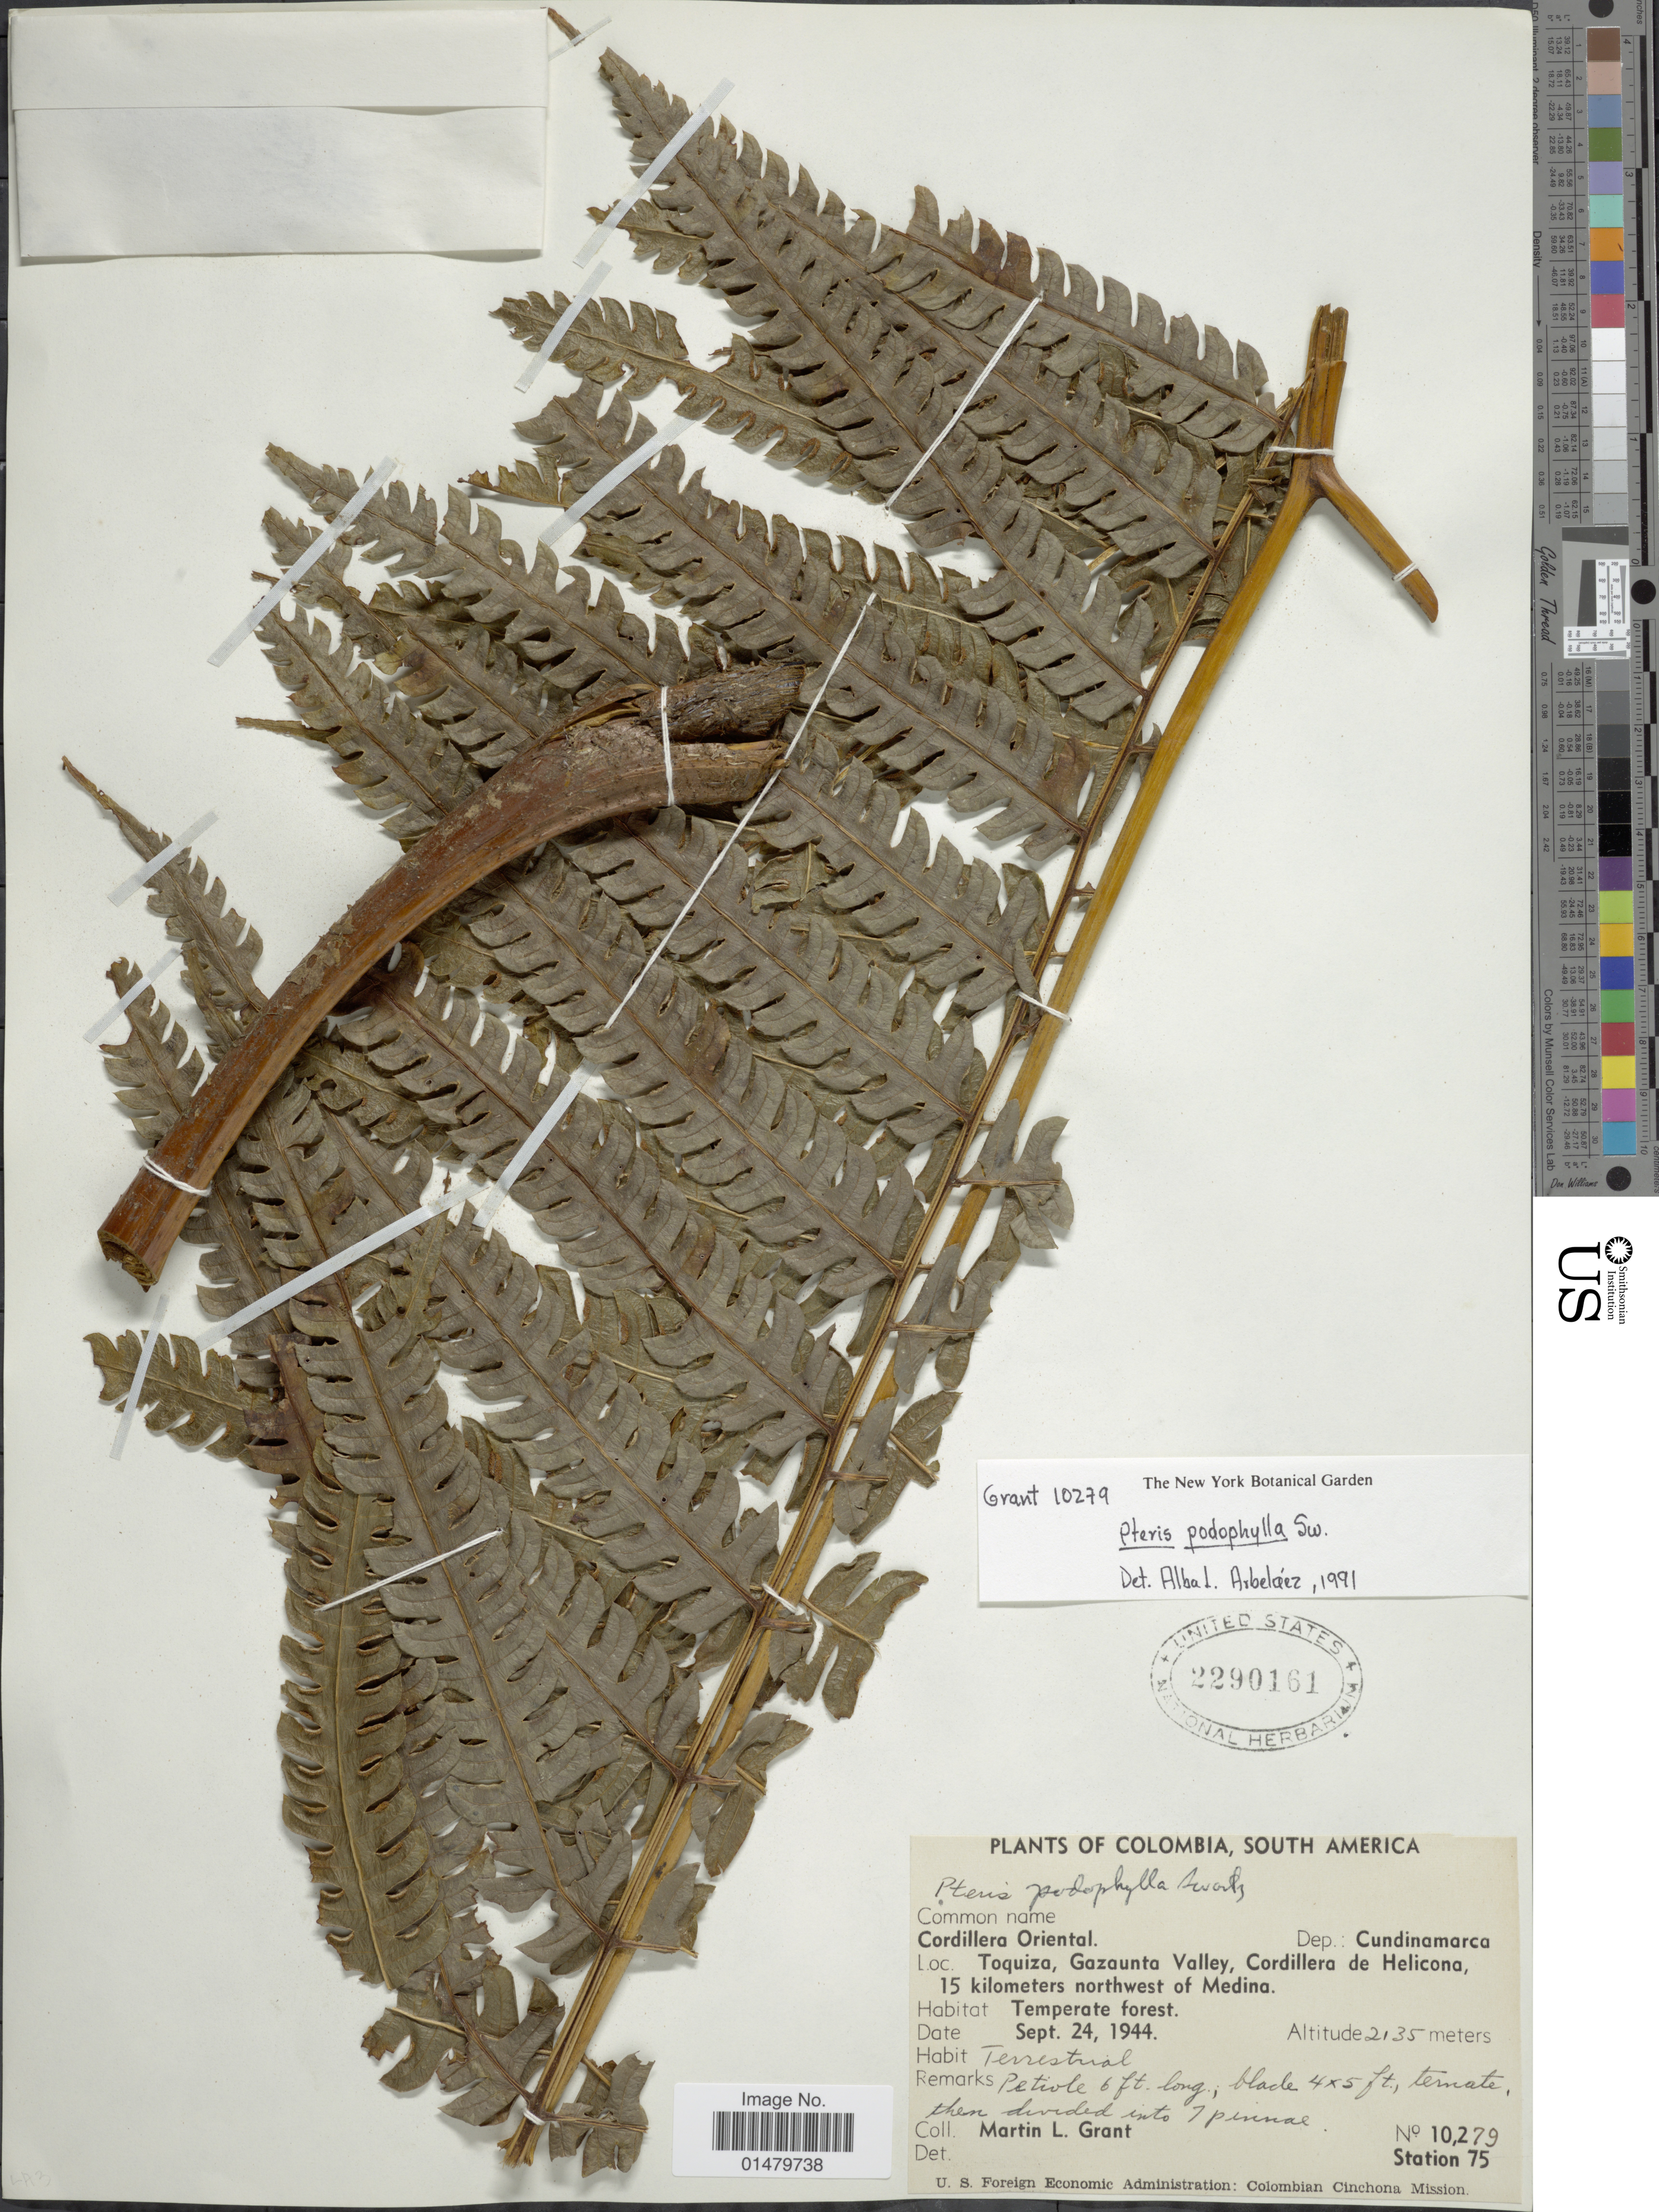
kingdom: Plantae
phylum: Tracheophyta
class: Polypodiopsida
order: Polypodiales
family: Pteridaceae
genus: Pteris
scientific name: Pteris podophylla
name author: Sw.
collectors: M. L. Grant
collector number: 10279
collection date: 1944-09-24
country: Colombia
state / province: Cundinamarca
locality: Cordillera Oriental. Dep.: Cundinamarca. Toquiza, Gazaunta Valley, Cordillera de Helicona, 15 kilometers northwest of Medina.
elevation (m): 2135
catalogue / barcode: US 2290161